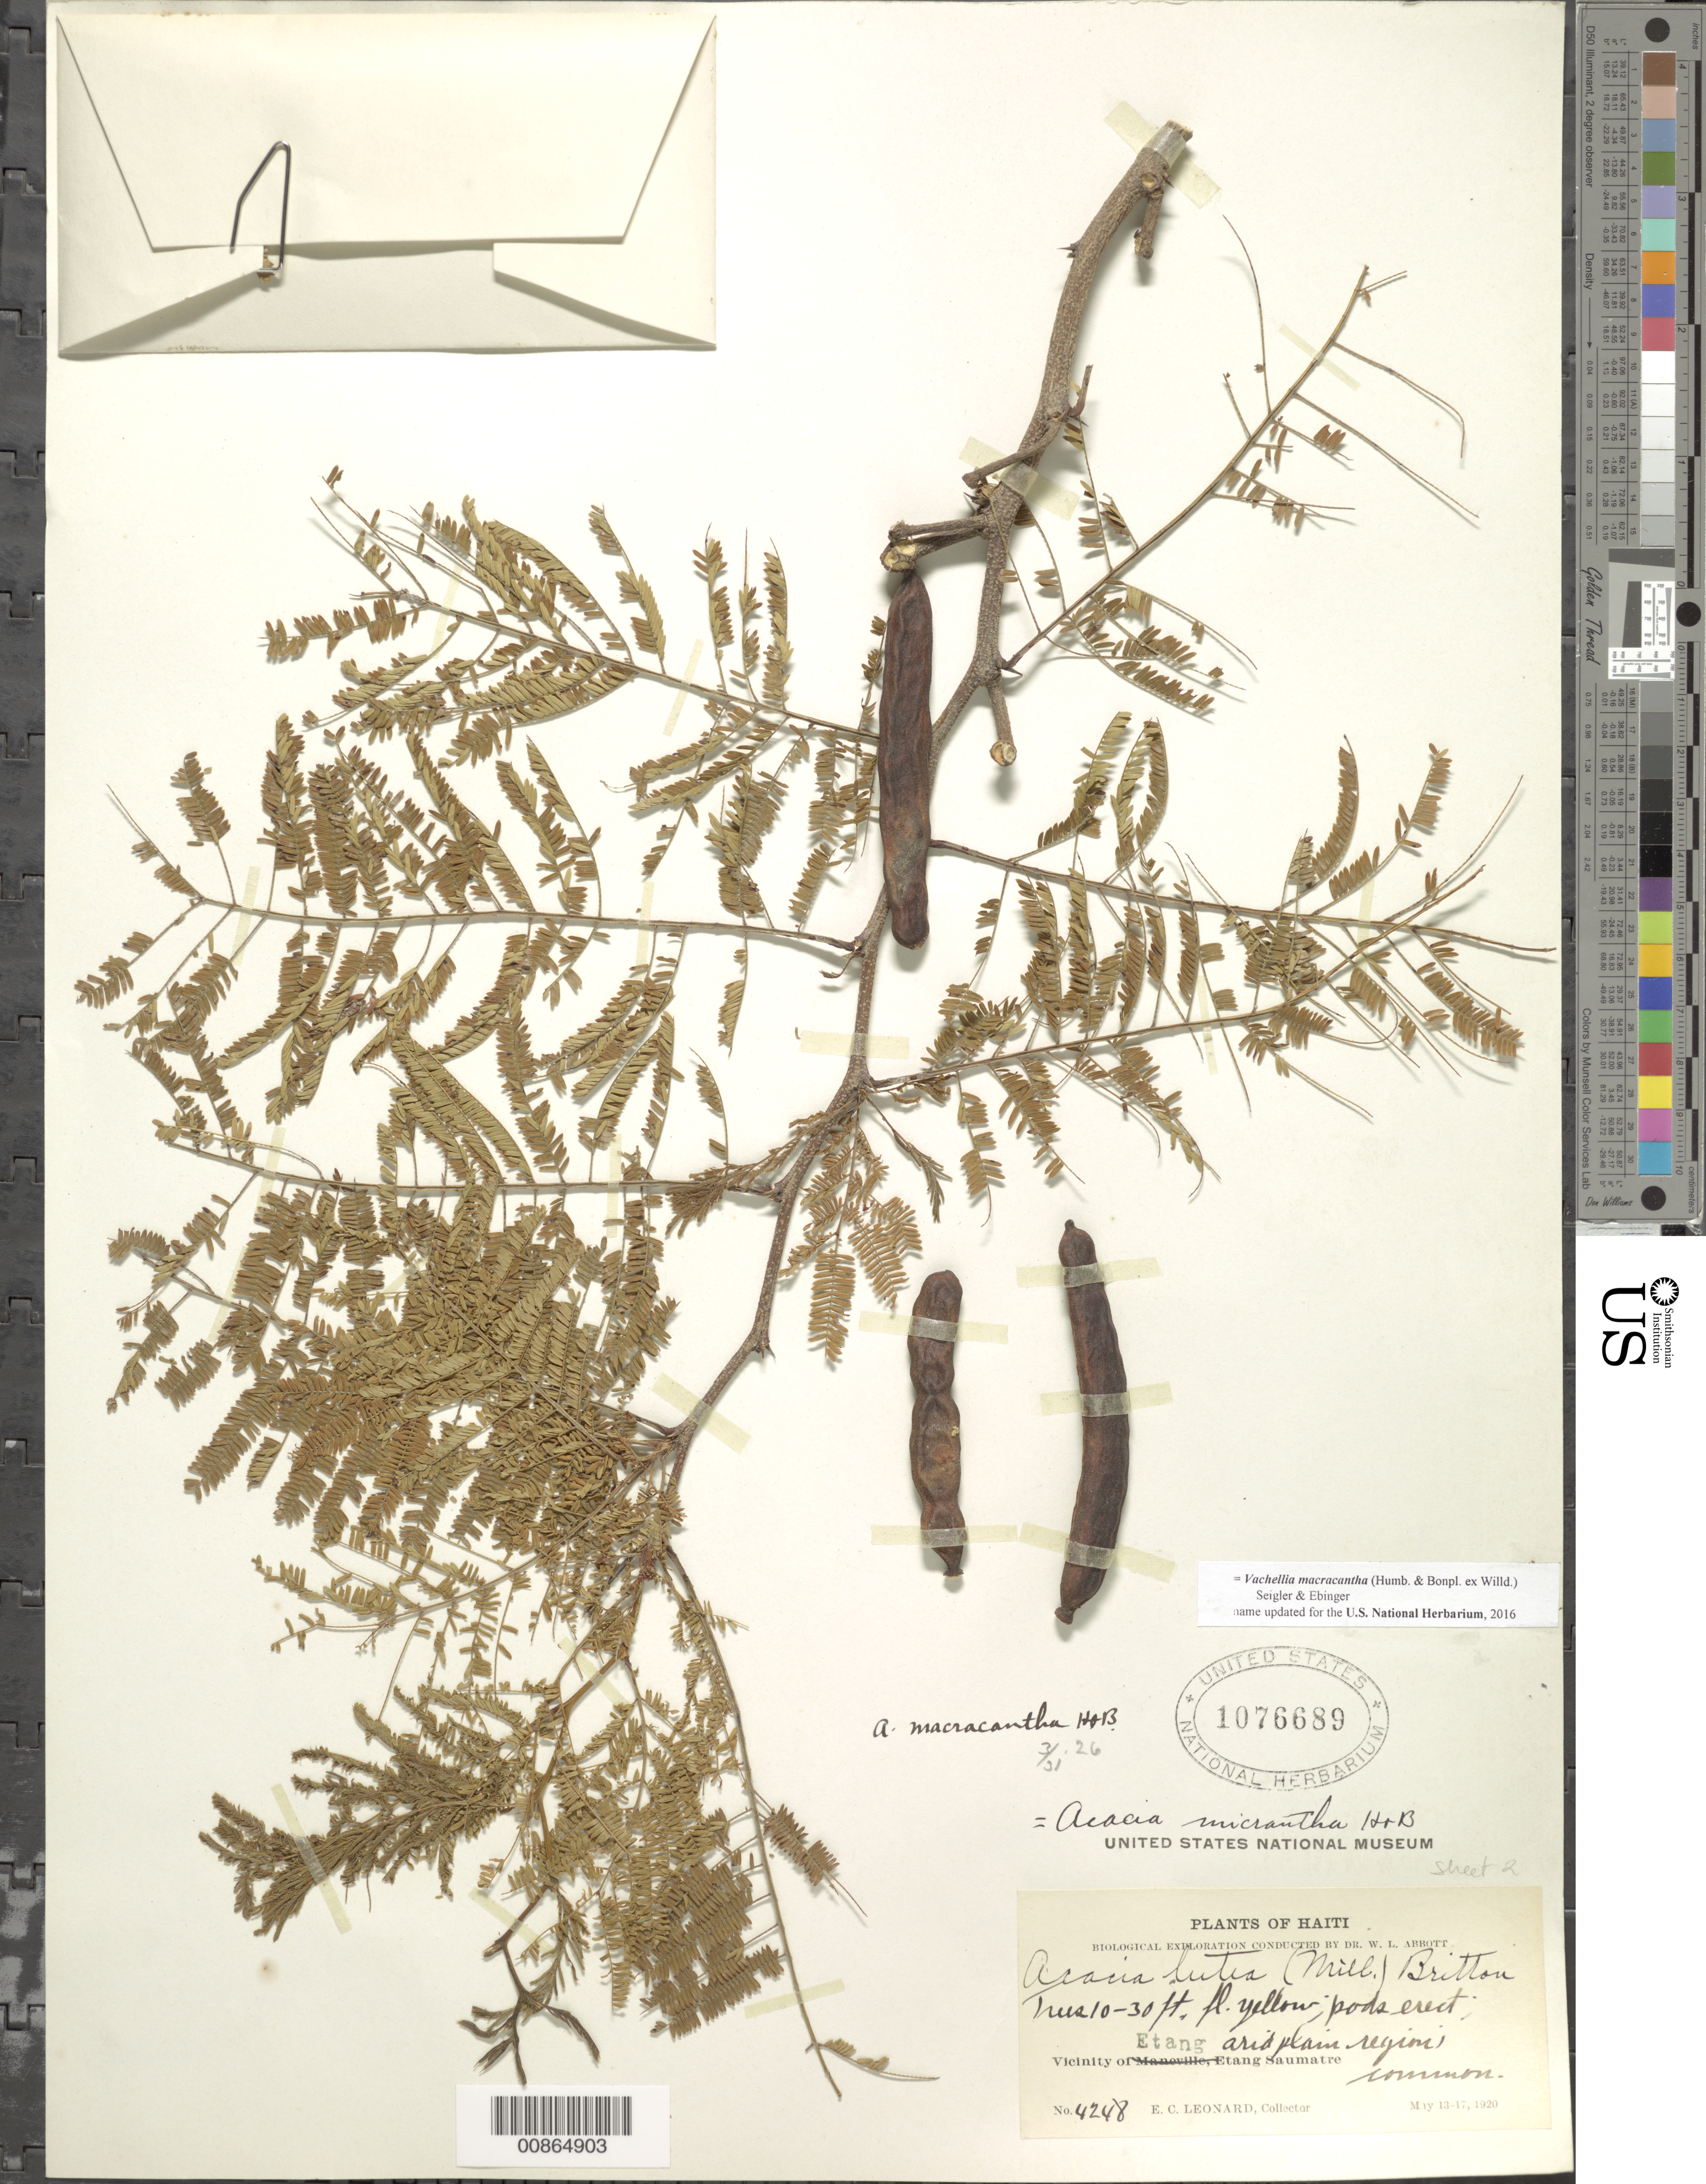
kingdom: Plantae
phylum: Tracheophyta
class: Magnoliopsida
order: Fabales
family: Fabaceae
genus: Vachellia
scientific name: Vachellia macracantha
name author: (Humb. & Bonpl. ex Willd.) Seigler & Ebinger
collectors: E. C. Leonard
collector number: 4248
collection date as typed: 13 May 1920 to 17 May 1920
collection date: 1920-05-13/1920-05-17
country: Haiti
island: Hispaniola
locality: Vicinity of Etang, Etang Saumatre.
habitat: Arid plain region.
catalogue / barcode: US 1076689